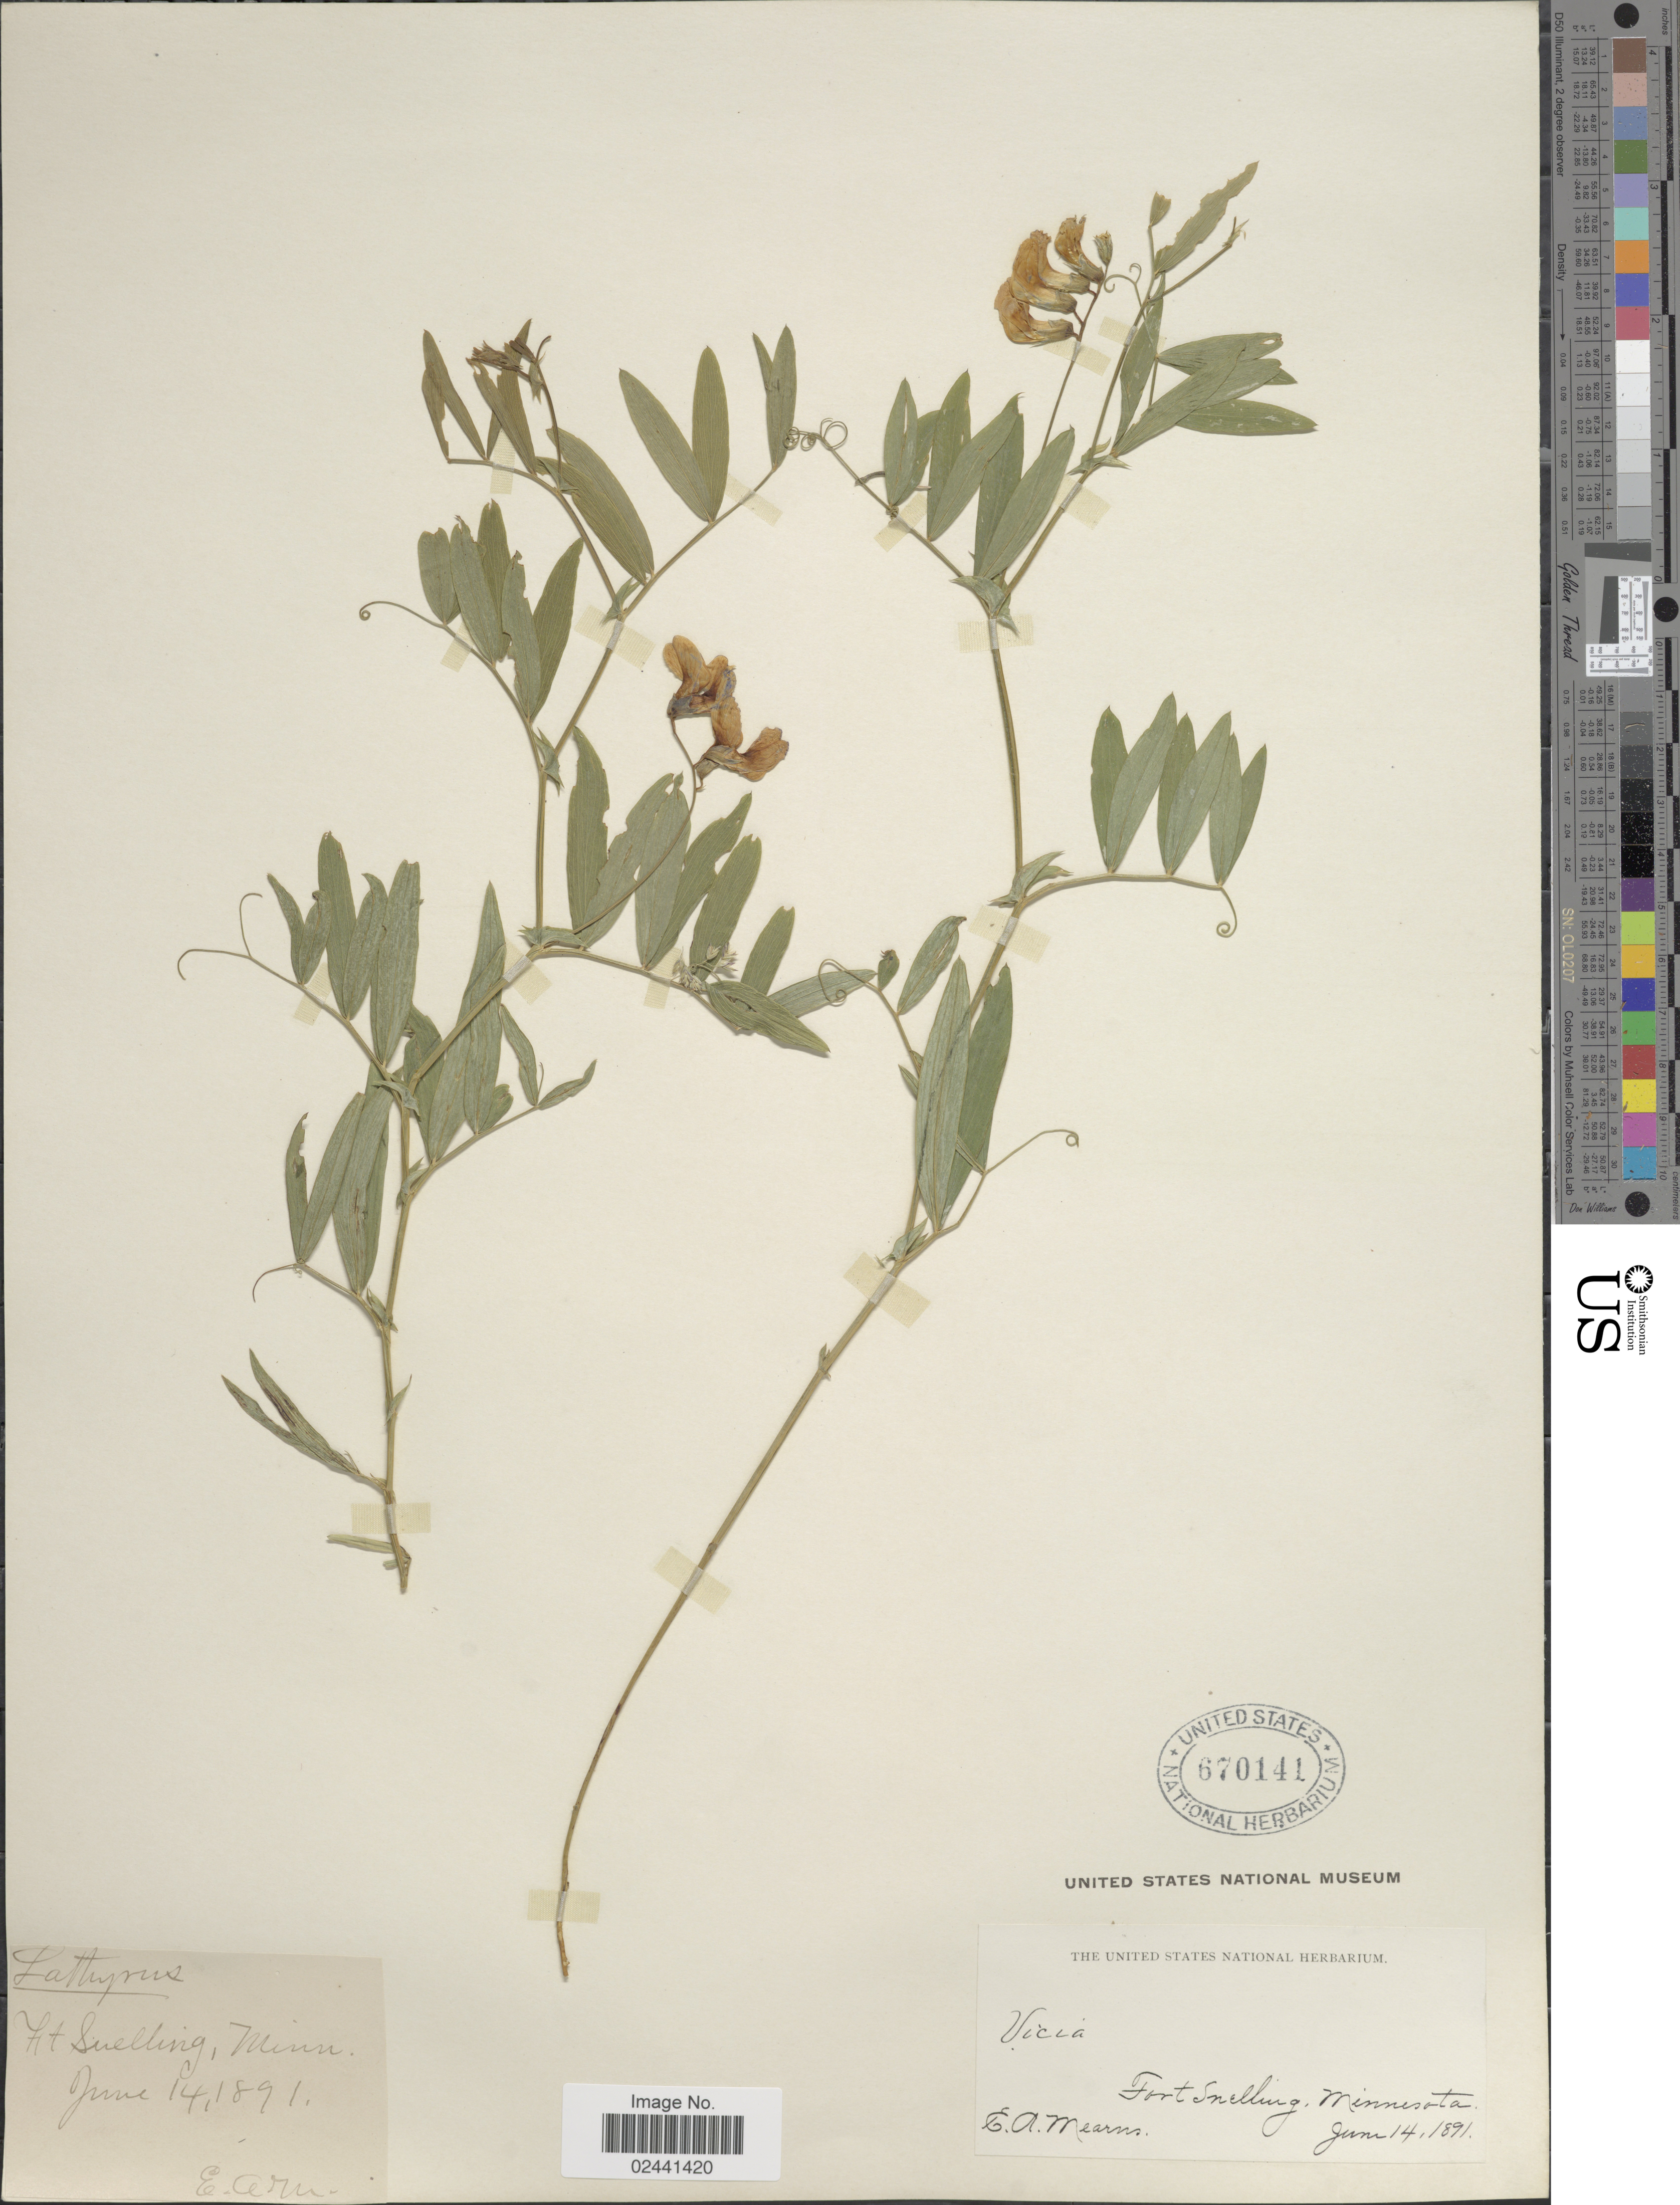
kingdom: Plantae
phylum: Tracheophyta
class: Magnoliopsida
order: Fabales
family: Fabaceae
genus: Lathyrus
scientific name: Lathyrus palustris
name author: L.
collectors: E. A. Mearns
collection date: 1891-06-14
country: United States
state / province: Minnesota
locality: Fort Snelling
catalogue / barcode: US 670141